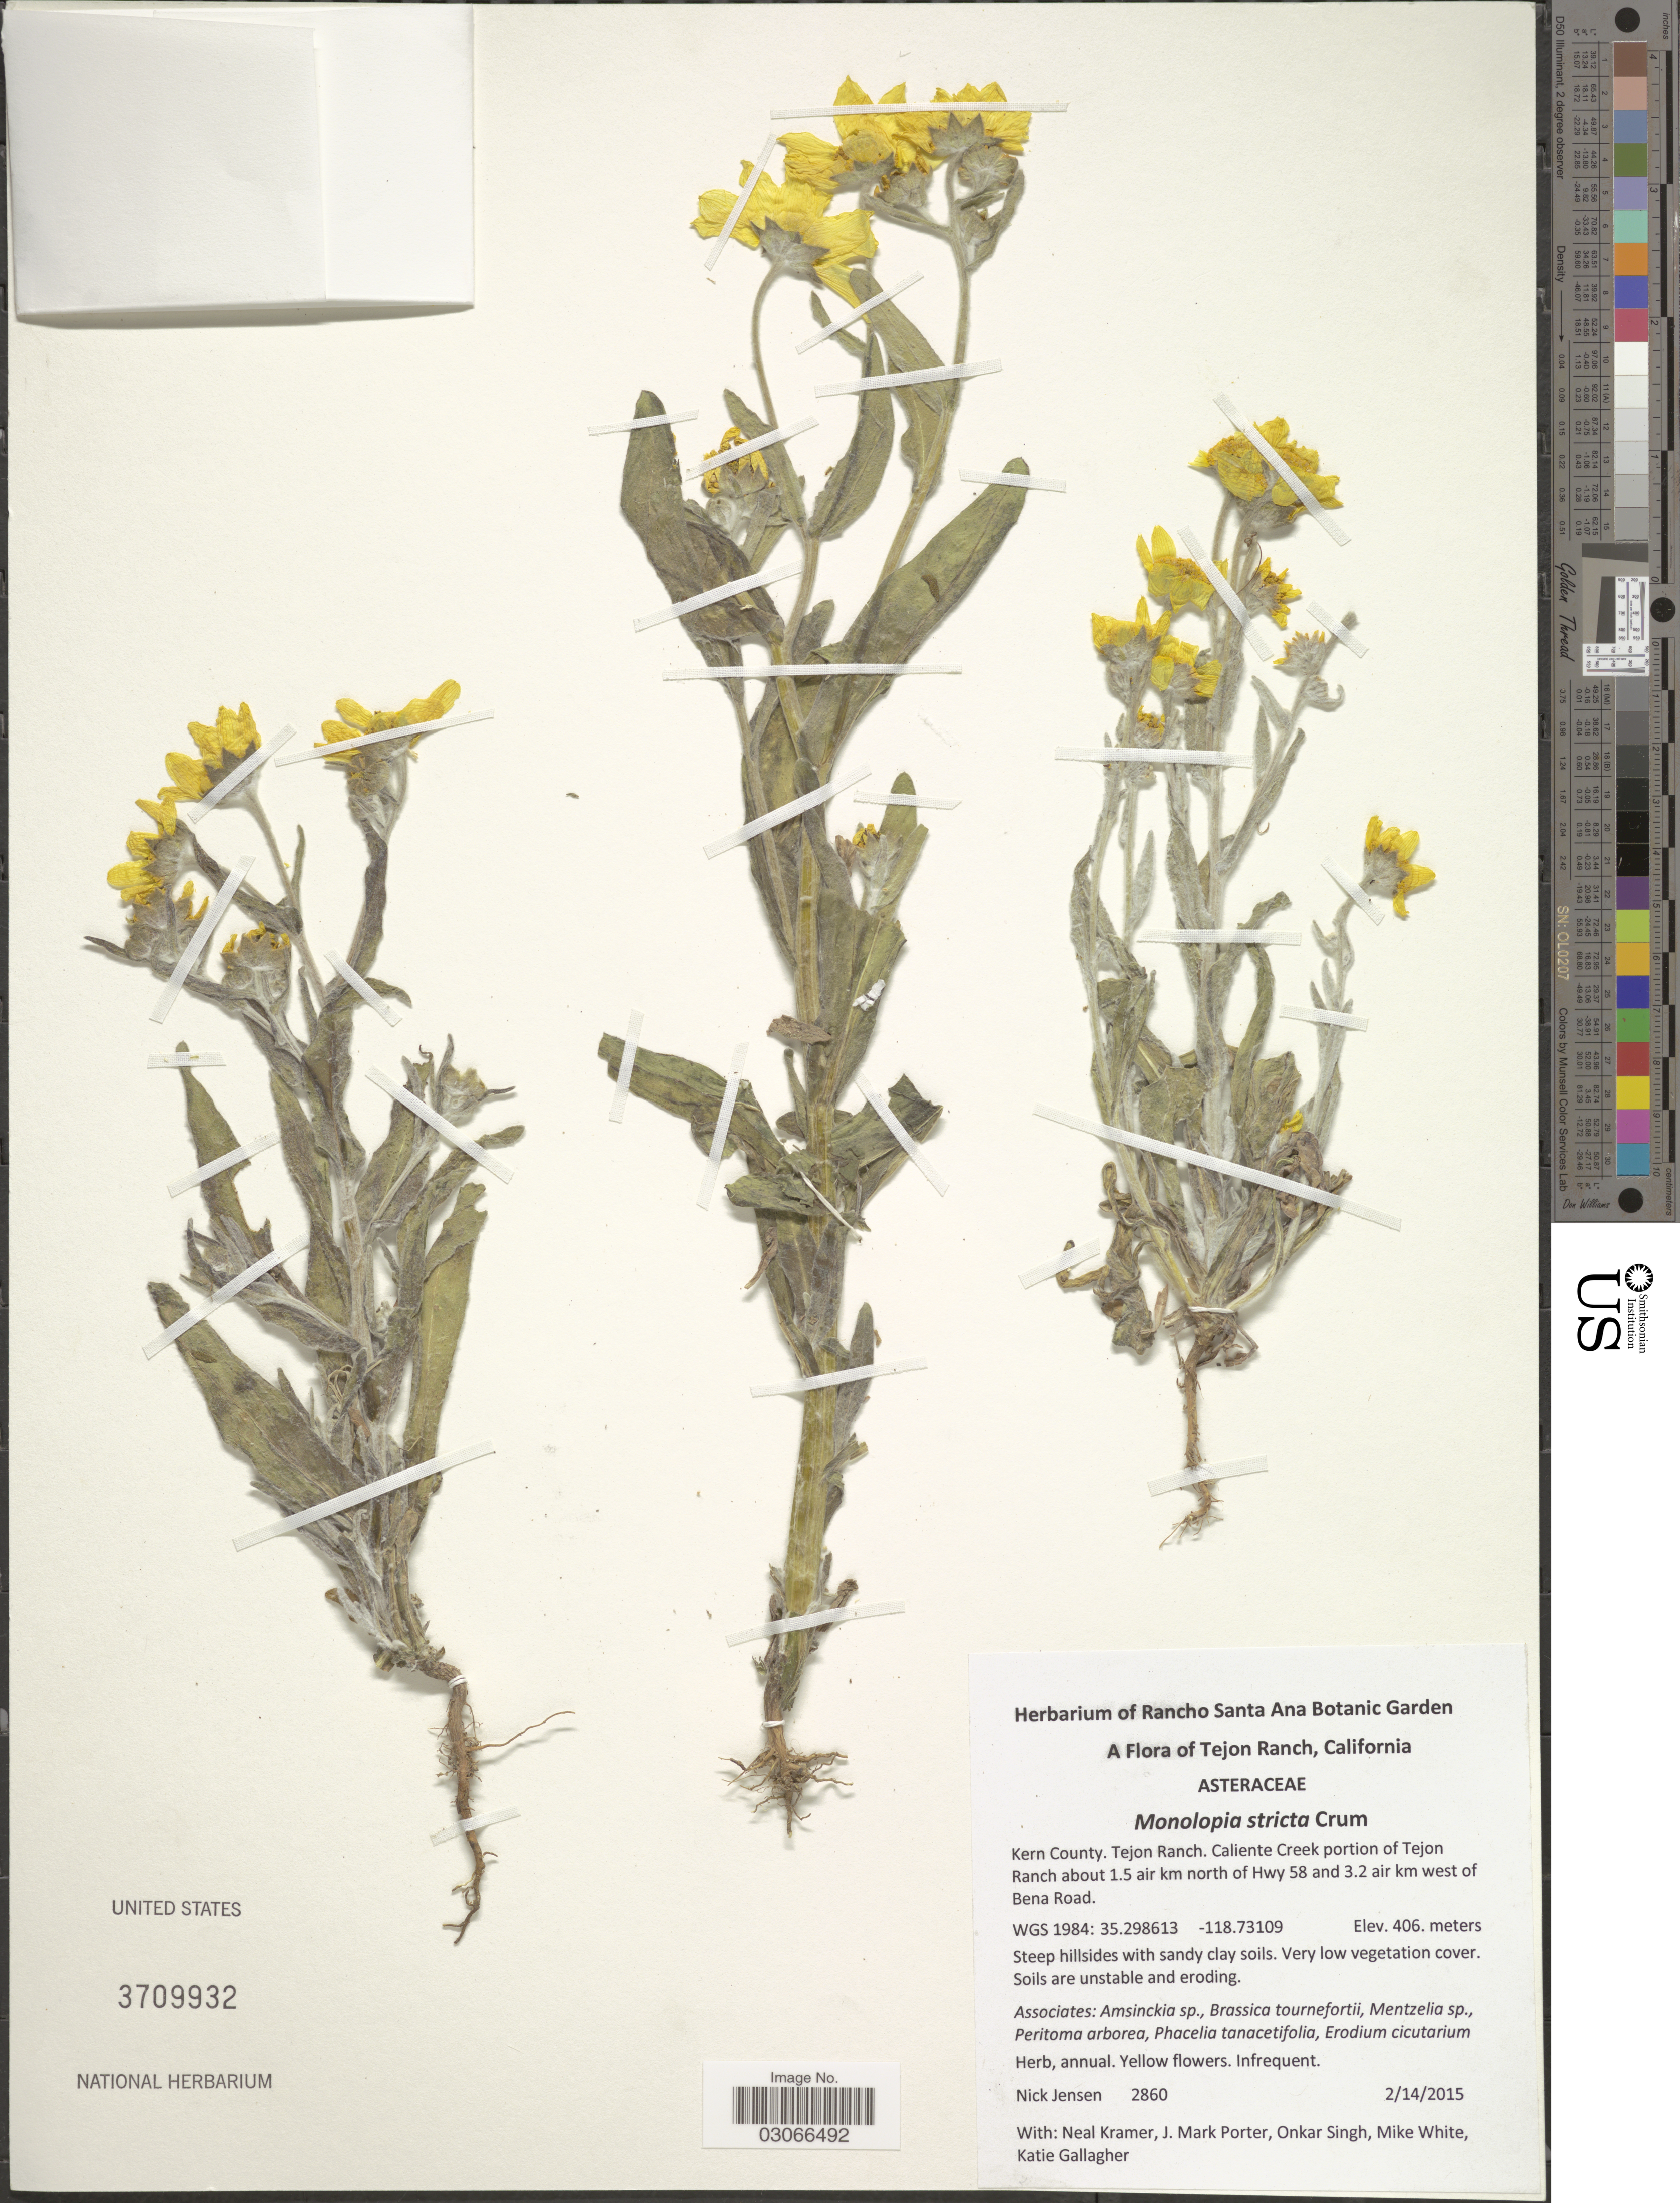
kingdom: Plantae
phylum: Tracheophyta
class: Magnoliopsida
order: Asterales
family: Asteraceae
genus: Monolopia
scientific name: Monolopia lanceolata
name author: Nutt.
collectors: N. Jensen, N. Kramer, J. M. Porter, O. Singh & et al.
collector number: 2860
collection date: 2015-02-14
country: United States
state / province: California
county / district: Kern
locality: Tejon Ranch. Kern County. Caliente Creek portion of Tejon Ranch about 1.5 air km north of Hwy 58 and 3.2 air km west of Bena Road.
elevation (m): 406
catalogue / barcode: US 3709932